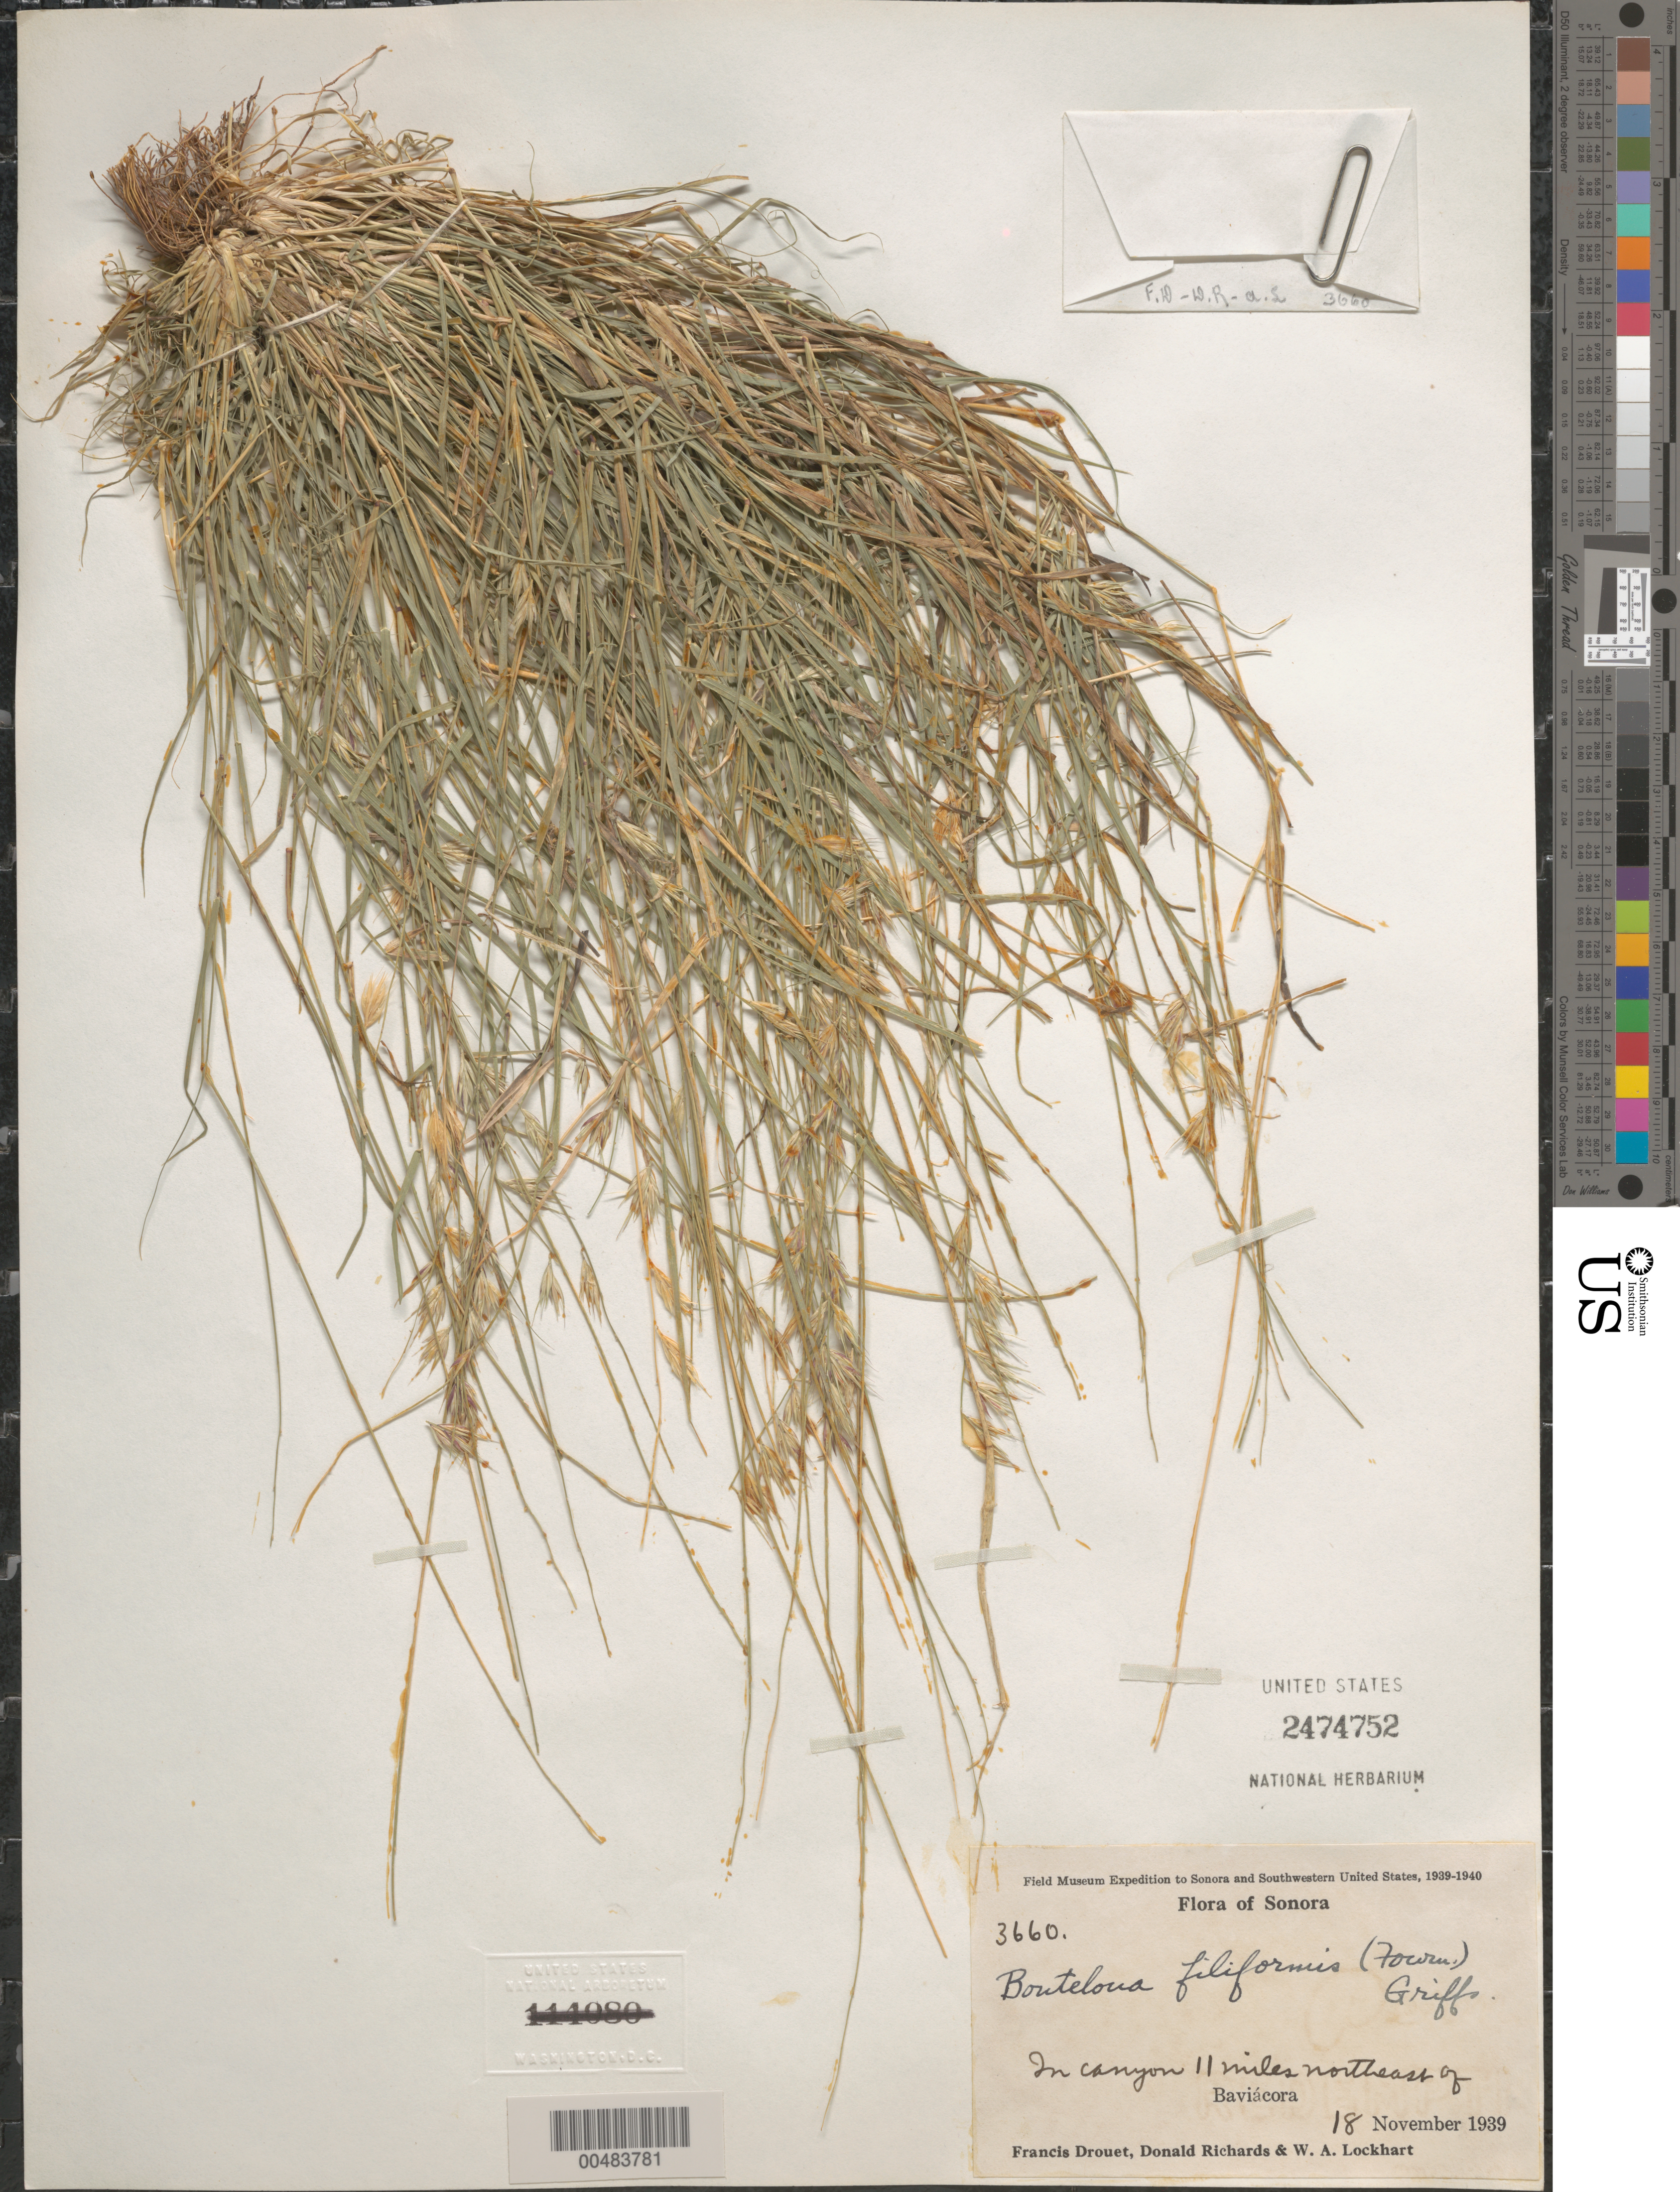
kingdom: Plantae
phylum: Tracheophyta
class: Liliopsida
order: Poales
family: Poaceae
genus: Bouteloua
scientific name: Bouteloua repens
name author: (Kunth) Scribn. & Merr.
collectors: F. E. Drouet, D. Richards & W. Lockhart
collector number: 3660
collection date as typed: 18 Nov 1939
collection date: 1939-11-18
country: Mexico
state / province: Sonora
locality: In canyon 11 mi NE of Baviácora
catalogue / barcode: US 2474752